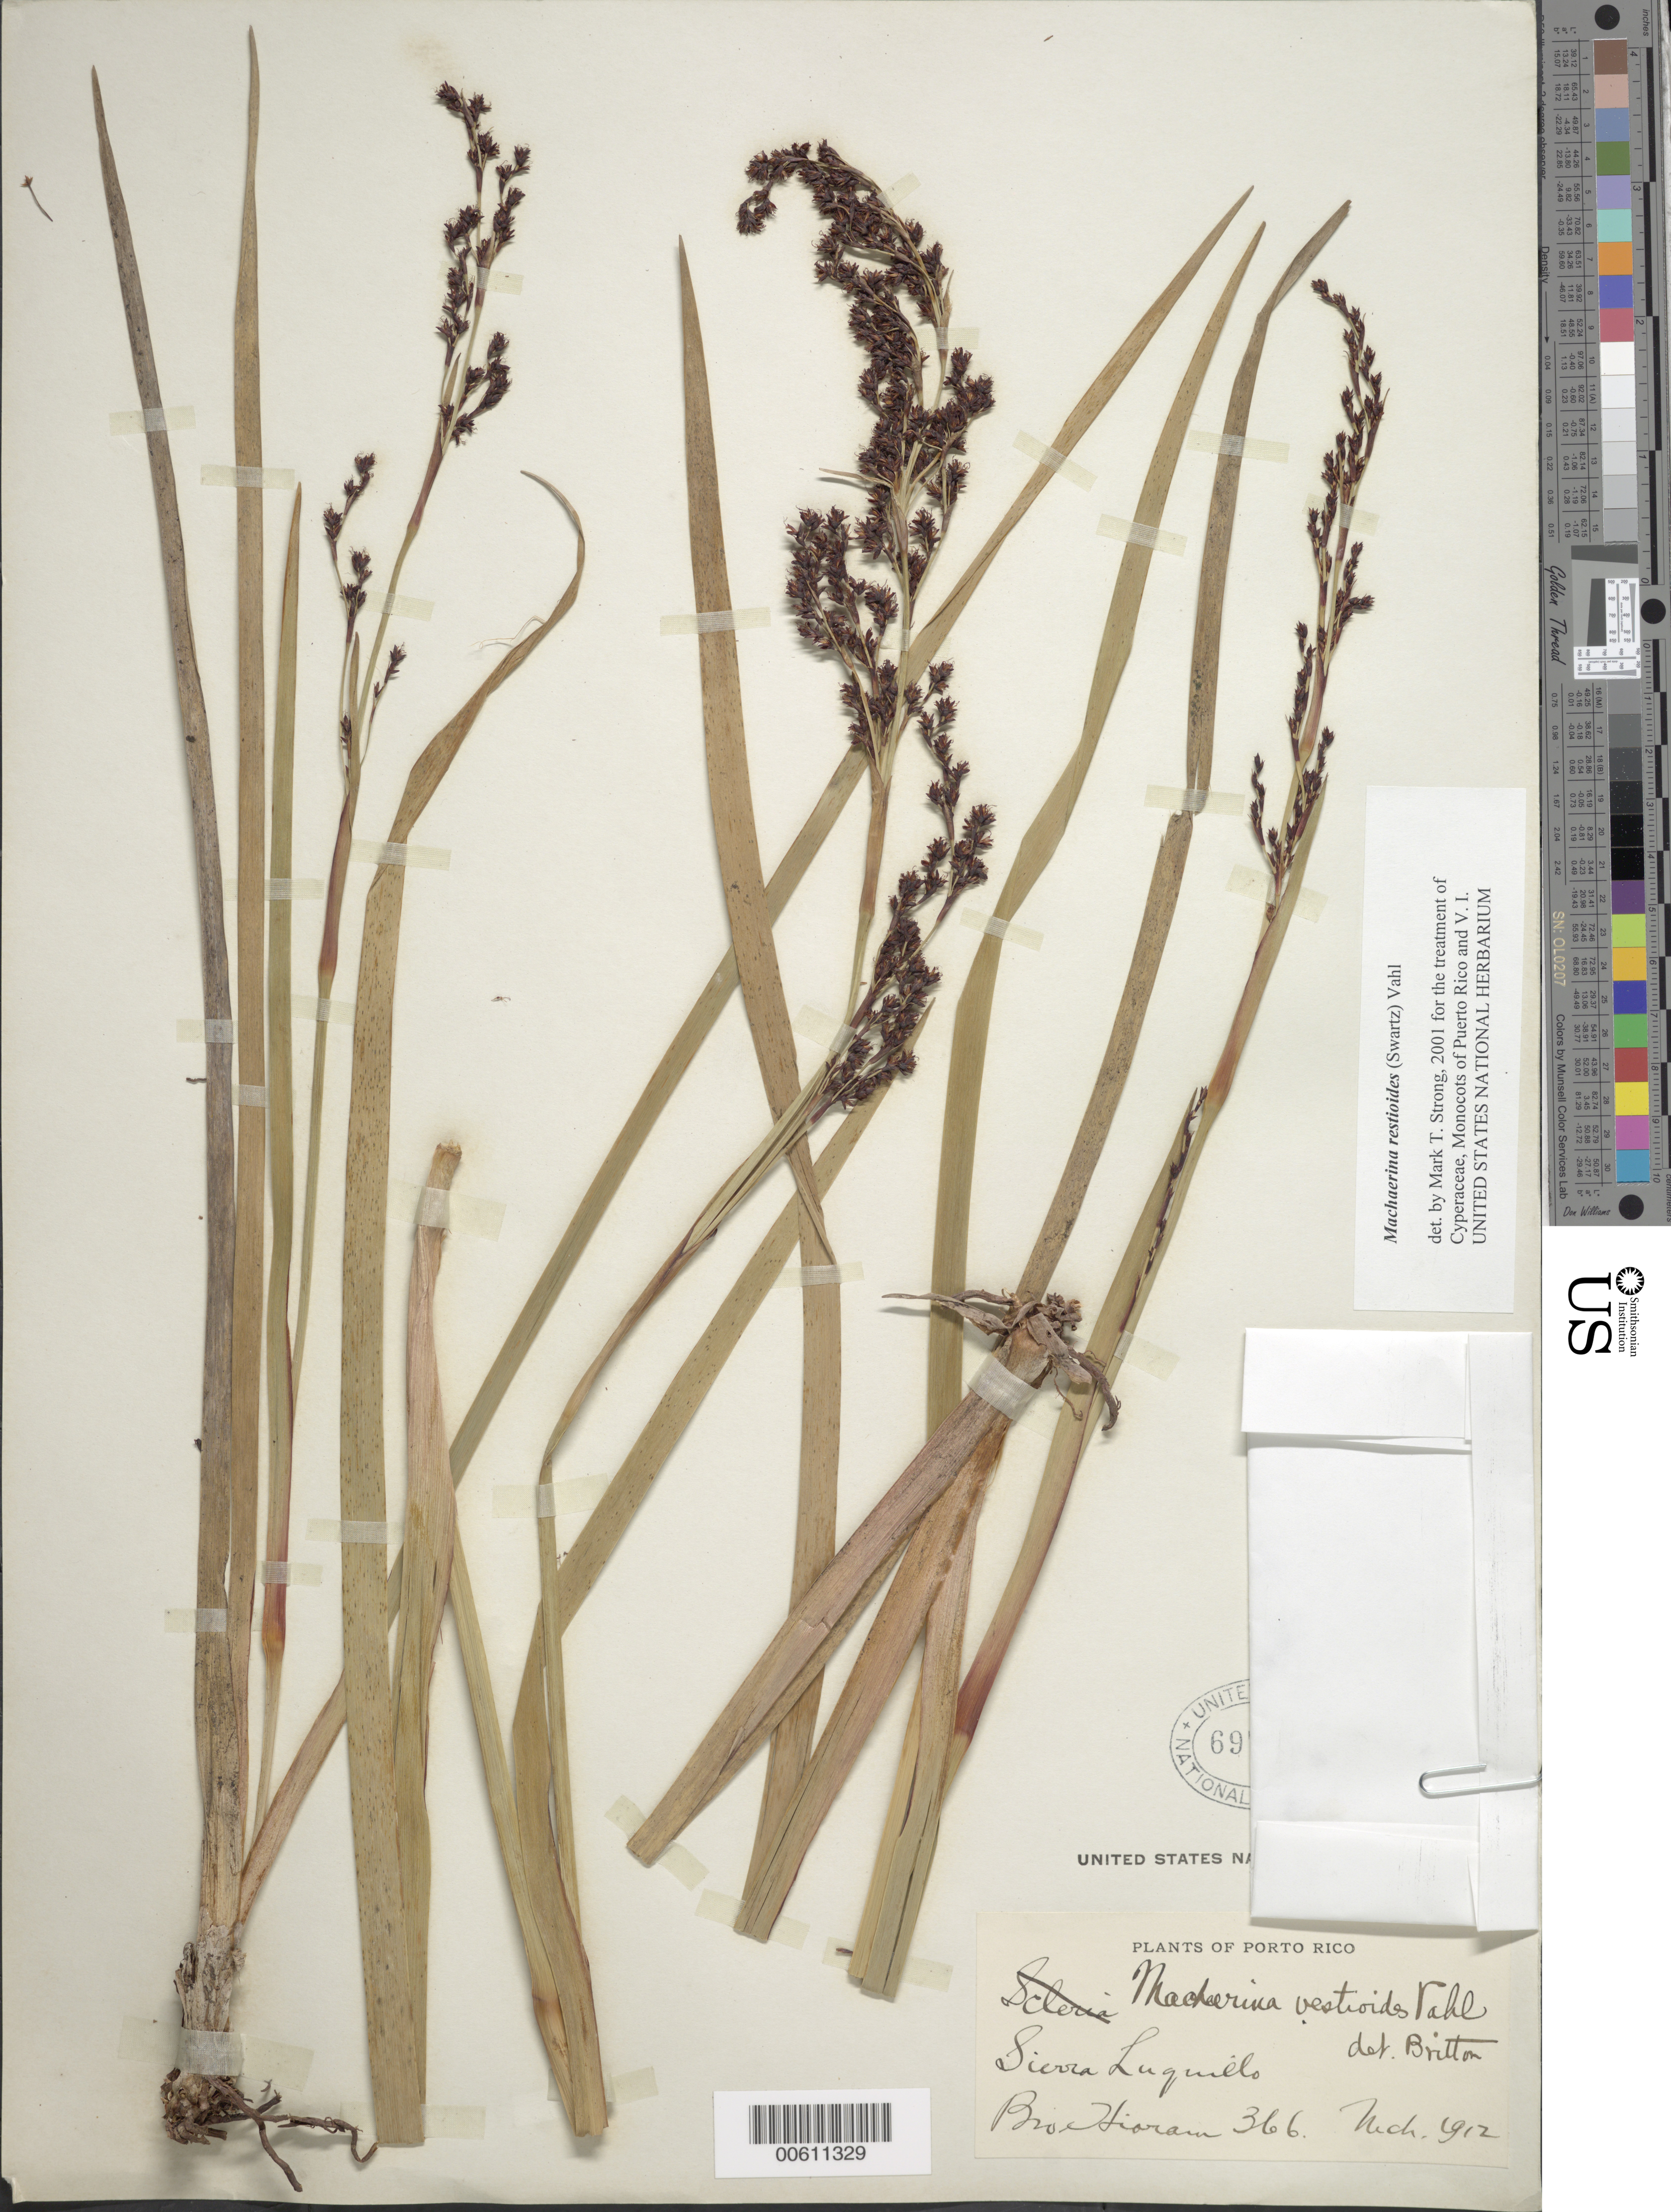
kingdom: Plantae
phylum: Tracheophyta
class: Liliopsida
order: Poales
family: Cyperaceae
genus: Machaerina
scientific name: Machaerina restioides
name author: (Sw.) Vahl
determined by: Strong, M. T., (US), Smithsonian Institution - National Museum of Natural History (UNITED STATES)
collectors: Bro. Hioram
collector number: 366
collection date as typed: Mar 1912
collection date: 1912-03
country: Puerto Rico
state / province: Luquillo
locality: Sierra Luquillo.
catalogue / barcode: US 697787